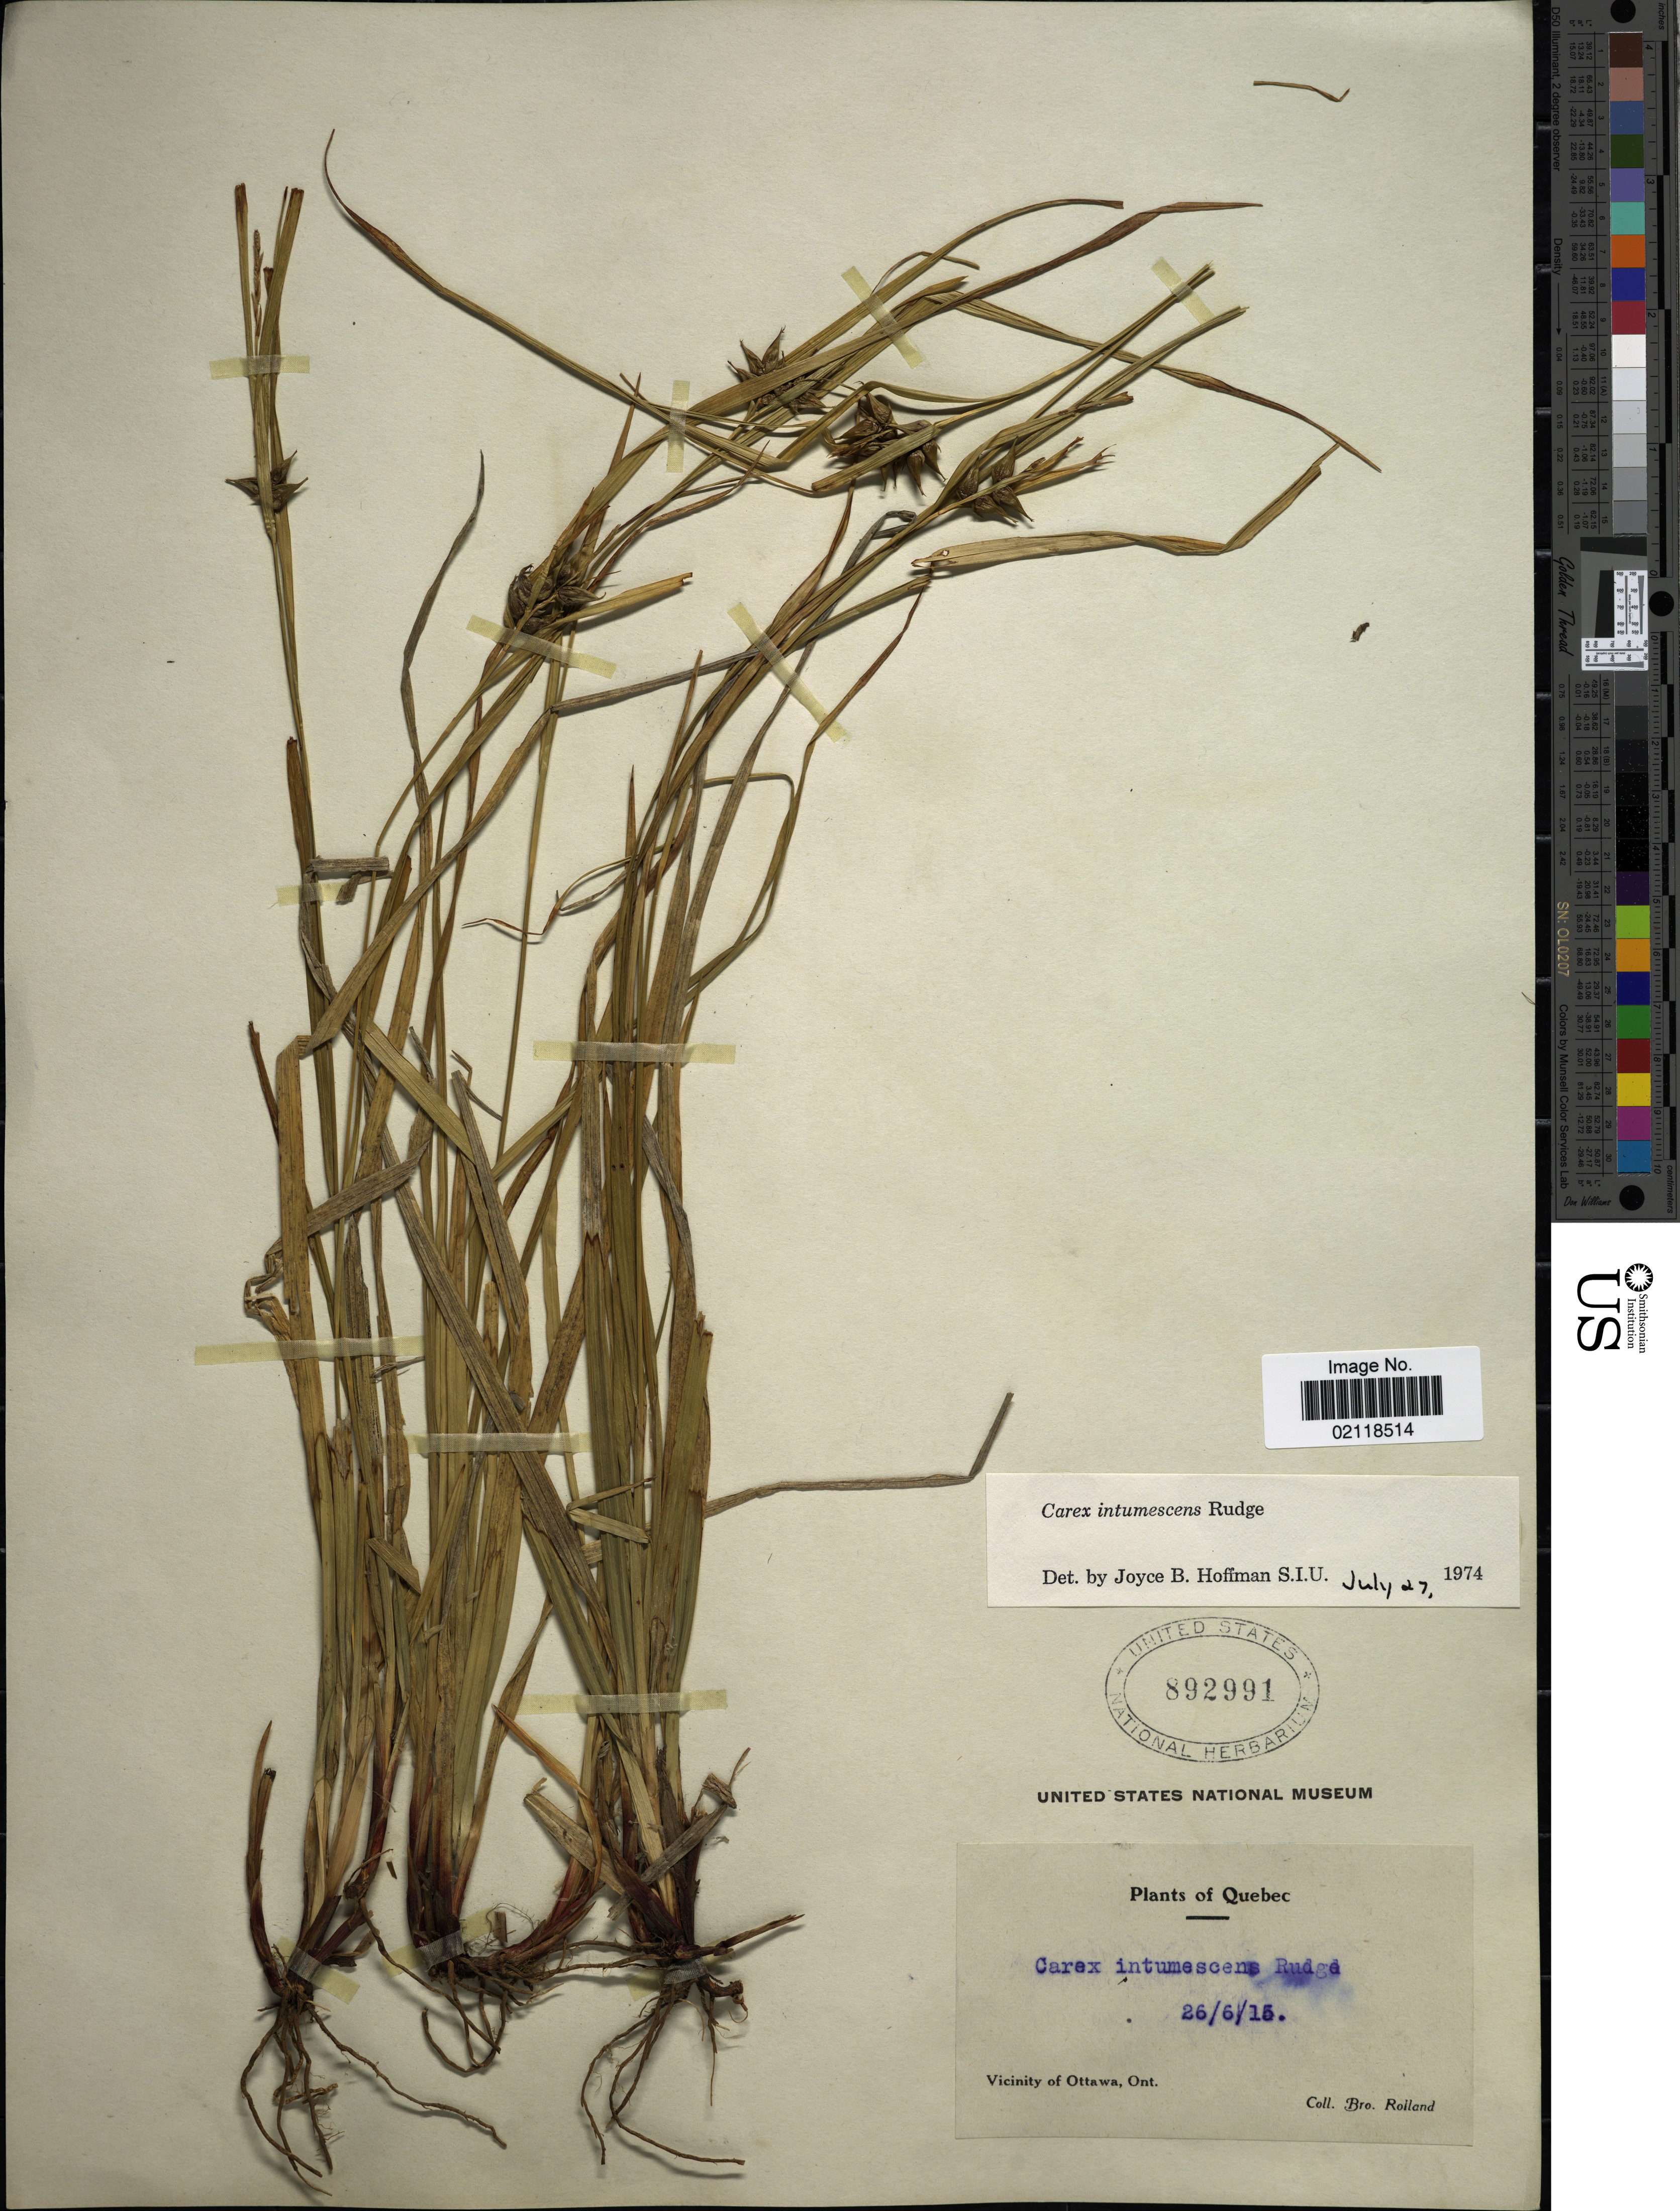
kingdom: Plantae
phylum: Tracheophyta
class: Liliopsida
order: Poales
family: Cyperaceae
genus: Carex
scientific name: Carex intumescens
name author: Rudge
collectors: B. Rolland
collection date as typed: Transcribed d/m/y: 26/6/15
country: Canada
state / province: Ontario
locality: Vicinity of Ottawa, Ont.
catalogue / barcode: US 892991